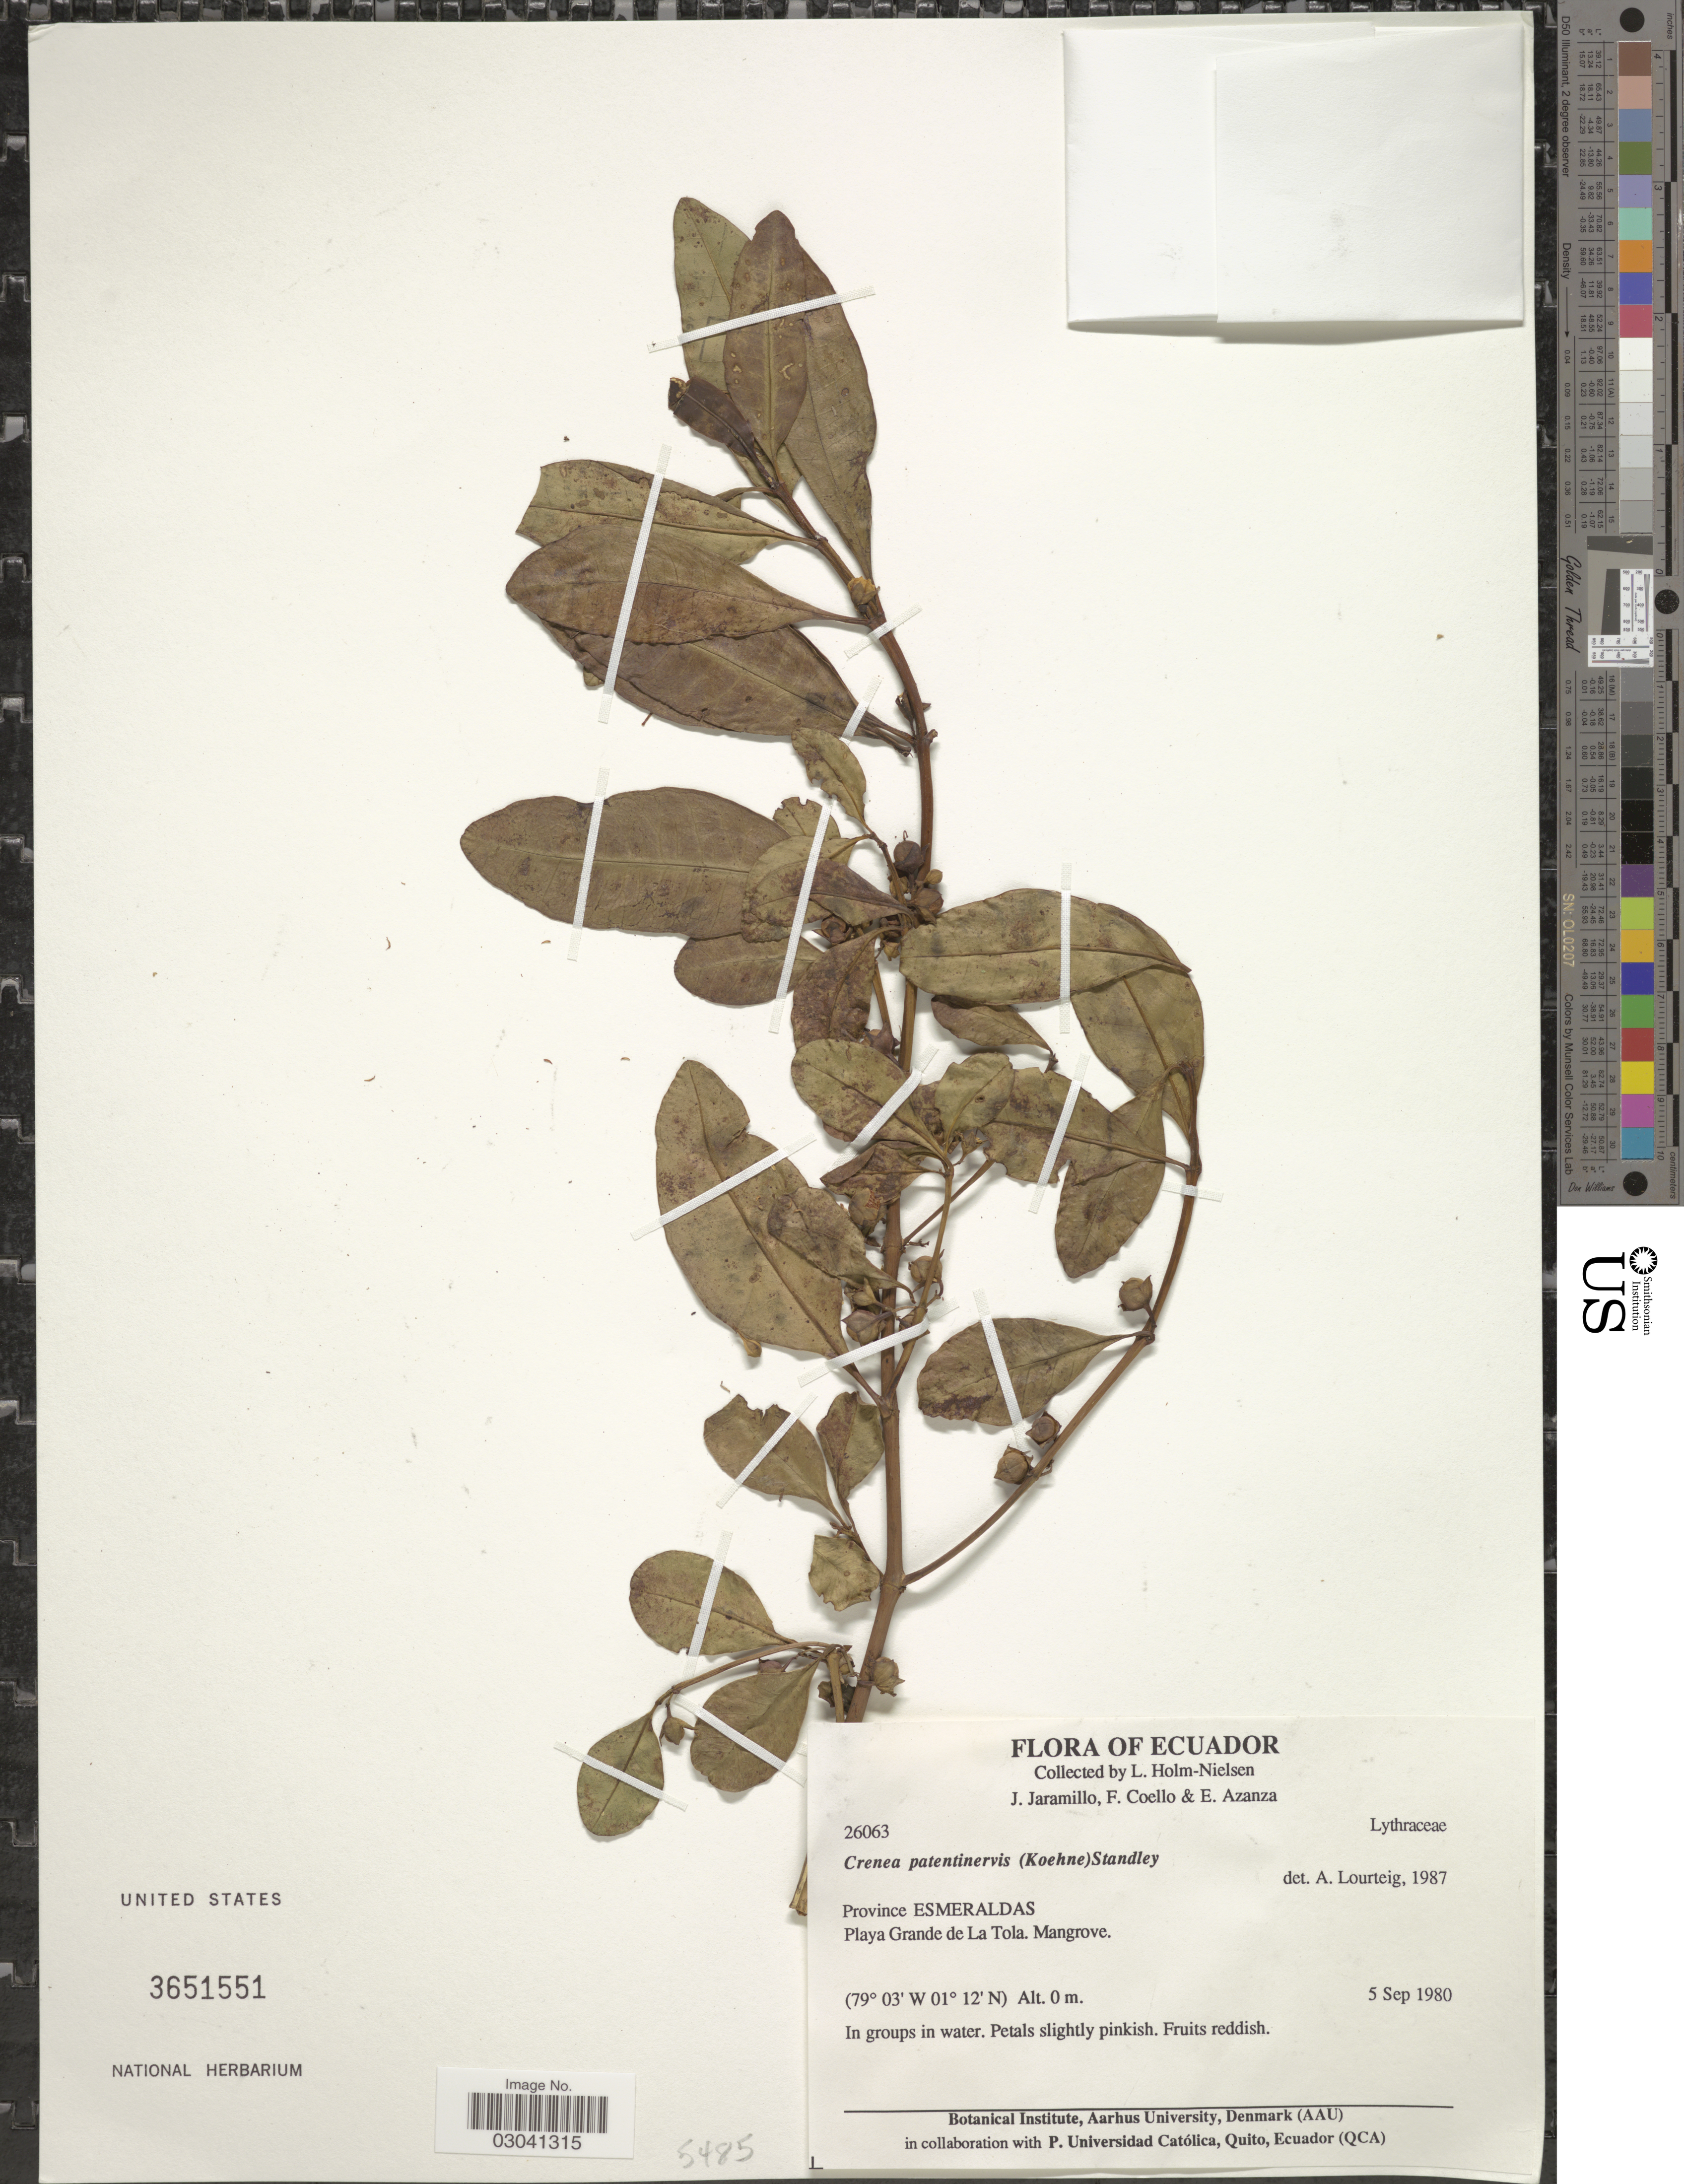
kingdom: Plantae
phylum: Tracheophyta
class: Magnoliopsida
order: Myrtales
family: Lythraceae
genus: Ammannia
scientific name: Ammannia patentinervius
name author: (Koehne) S.A. Graham et al.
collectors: L. Holm-Nielsen, J. Jaramillo, F. Coello & E. Azanza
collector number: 26063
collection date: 1980-09-05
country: Ecuador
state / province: Esmeraldas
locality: Playa Grande de La Tola.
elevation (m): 0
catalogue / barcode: US 3651551